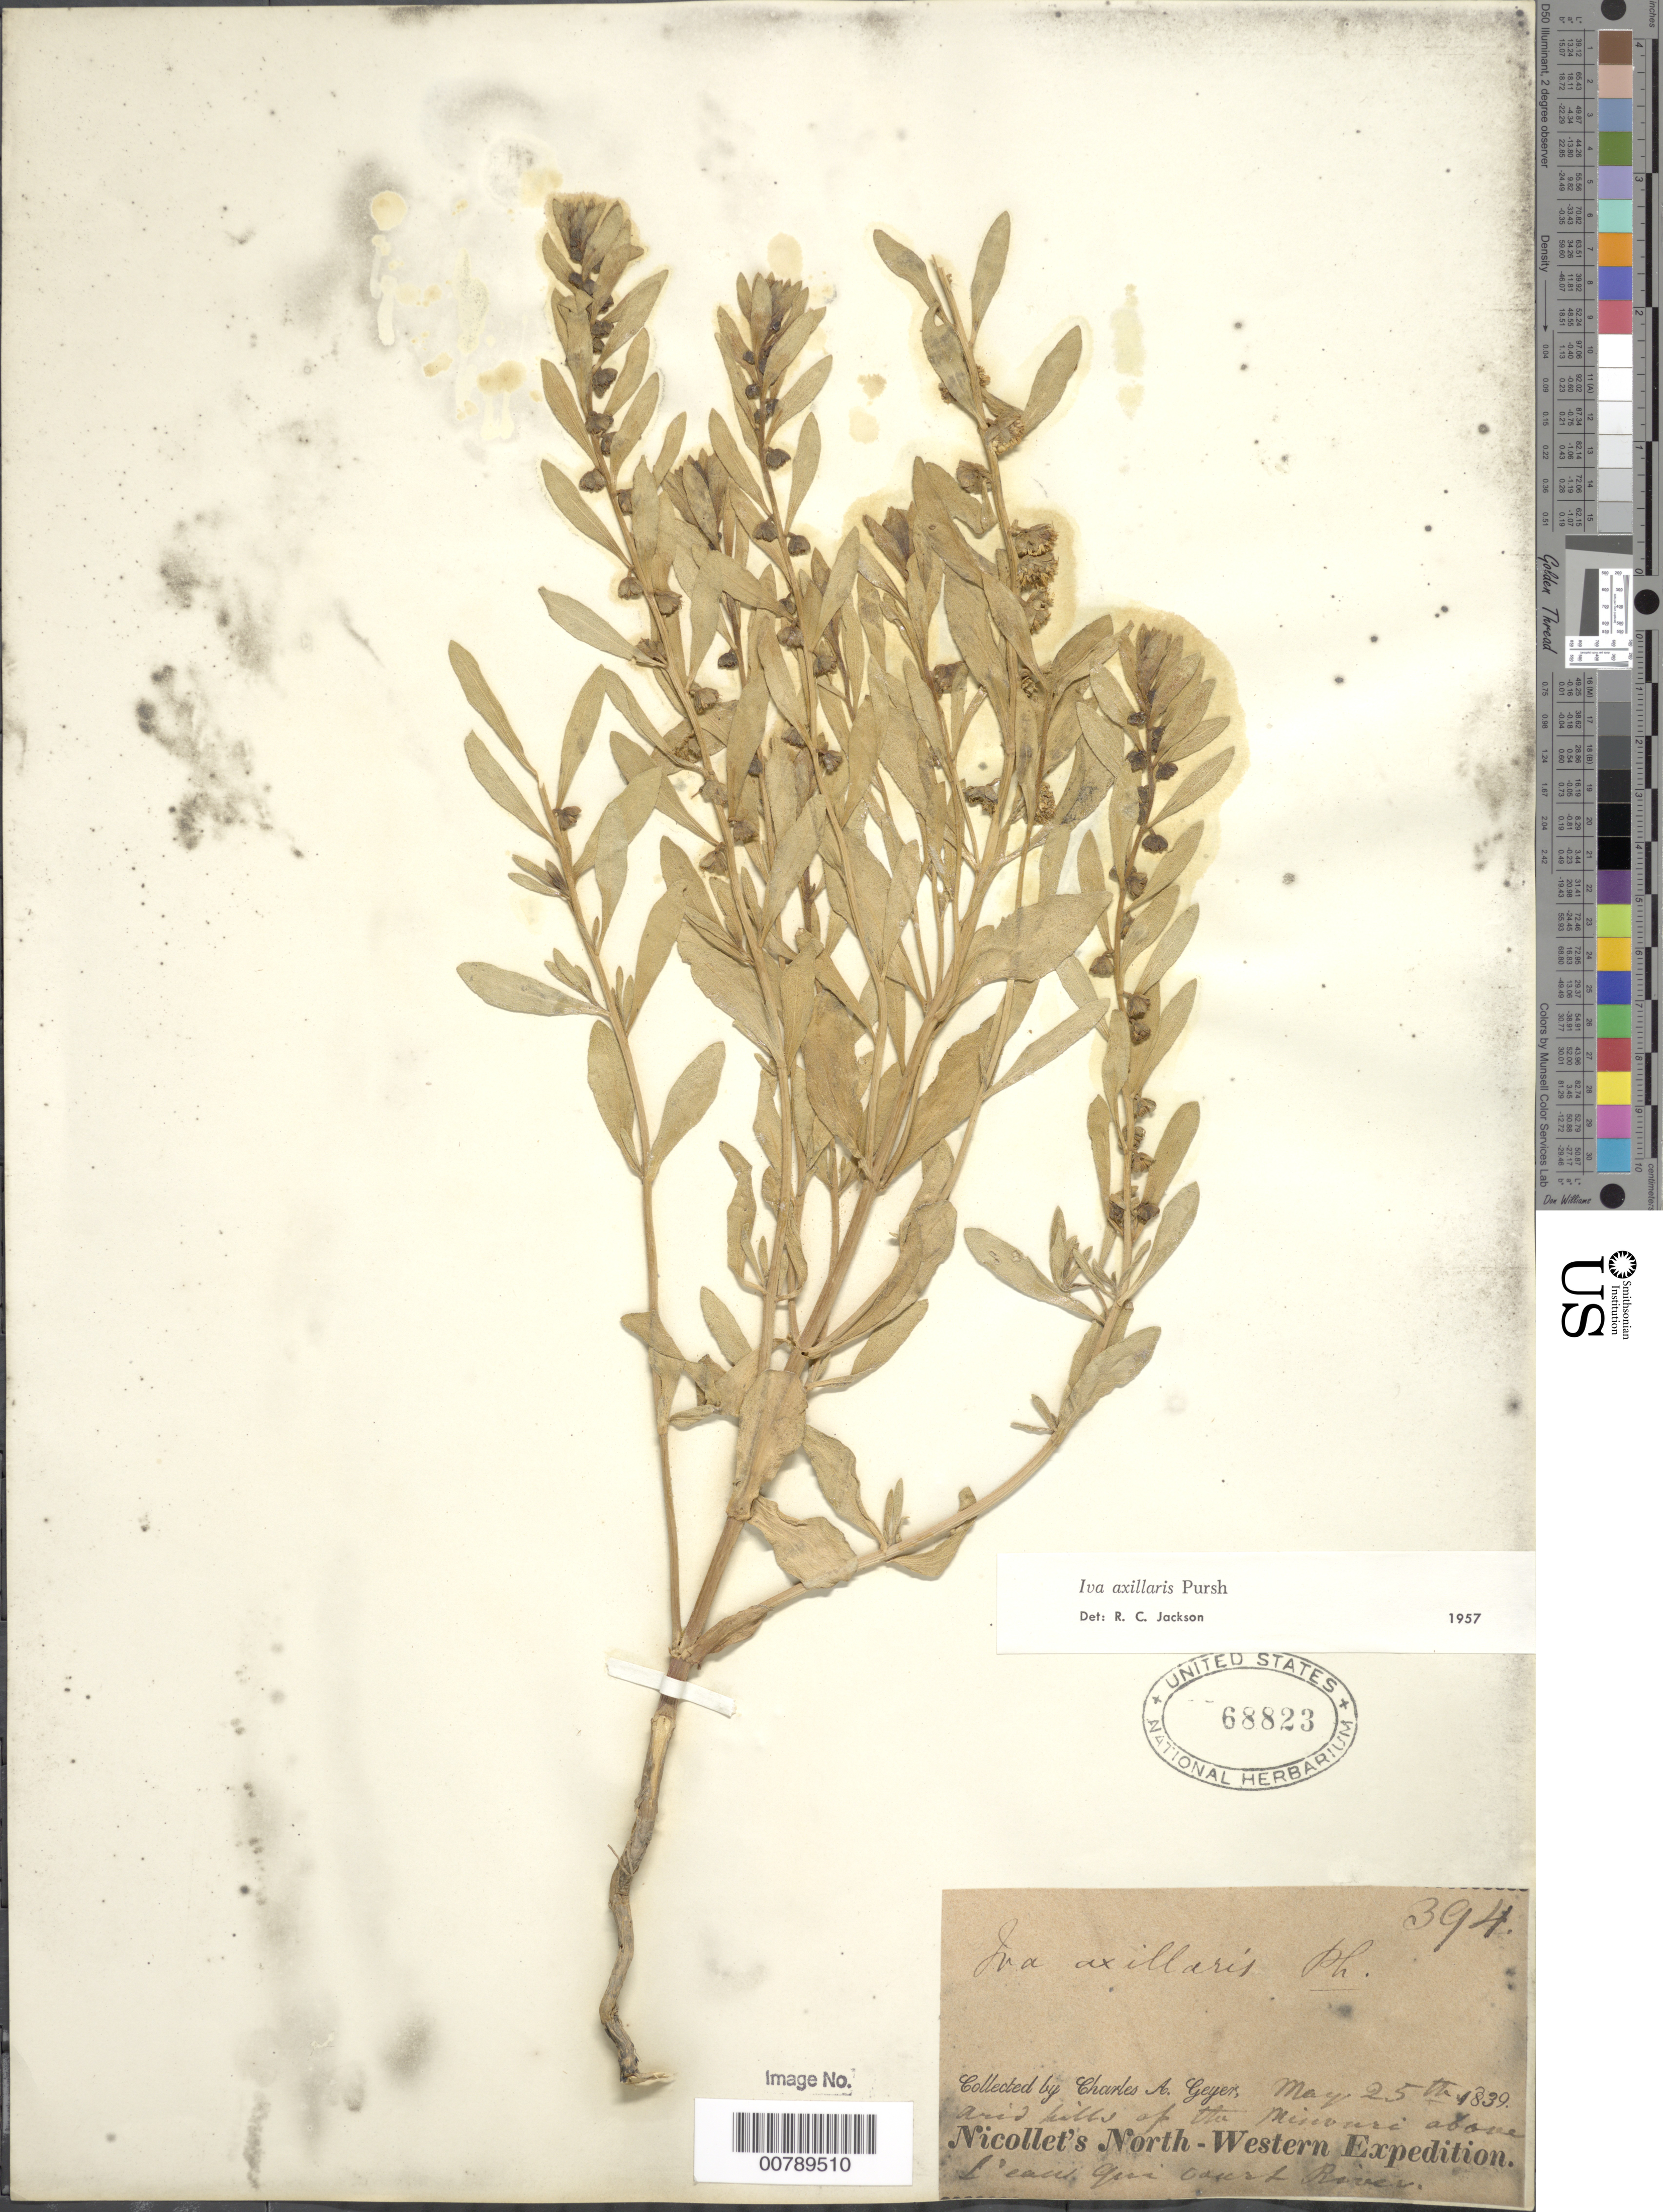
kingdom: Plantae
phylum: Tracheophyta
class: Magnoliopsida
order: Asterales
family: Asteraceae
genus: Iva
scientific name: Iva axillaris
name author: Pursh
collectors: C. A. Geyer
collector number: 394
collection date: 1839-05-25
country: United States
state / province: Nebraska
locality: Arid hills of the Missouri above L'eau qui court River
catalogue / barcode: US 68823